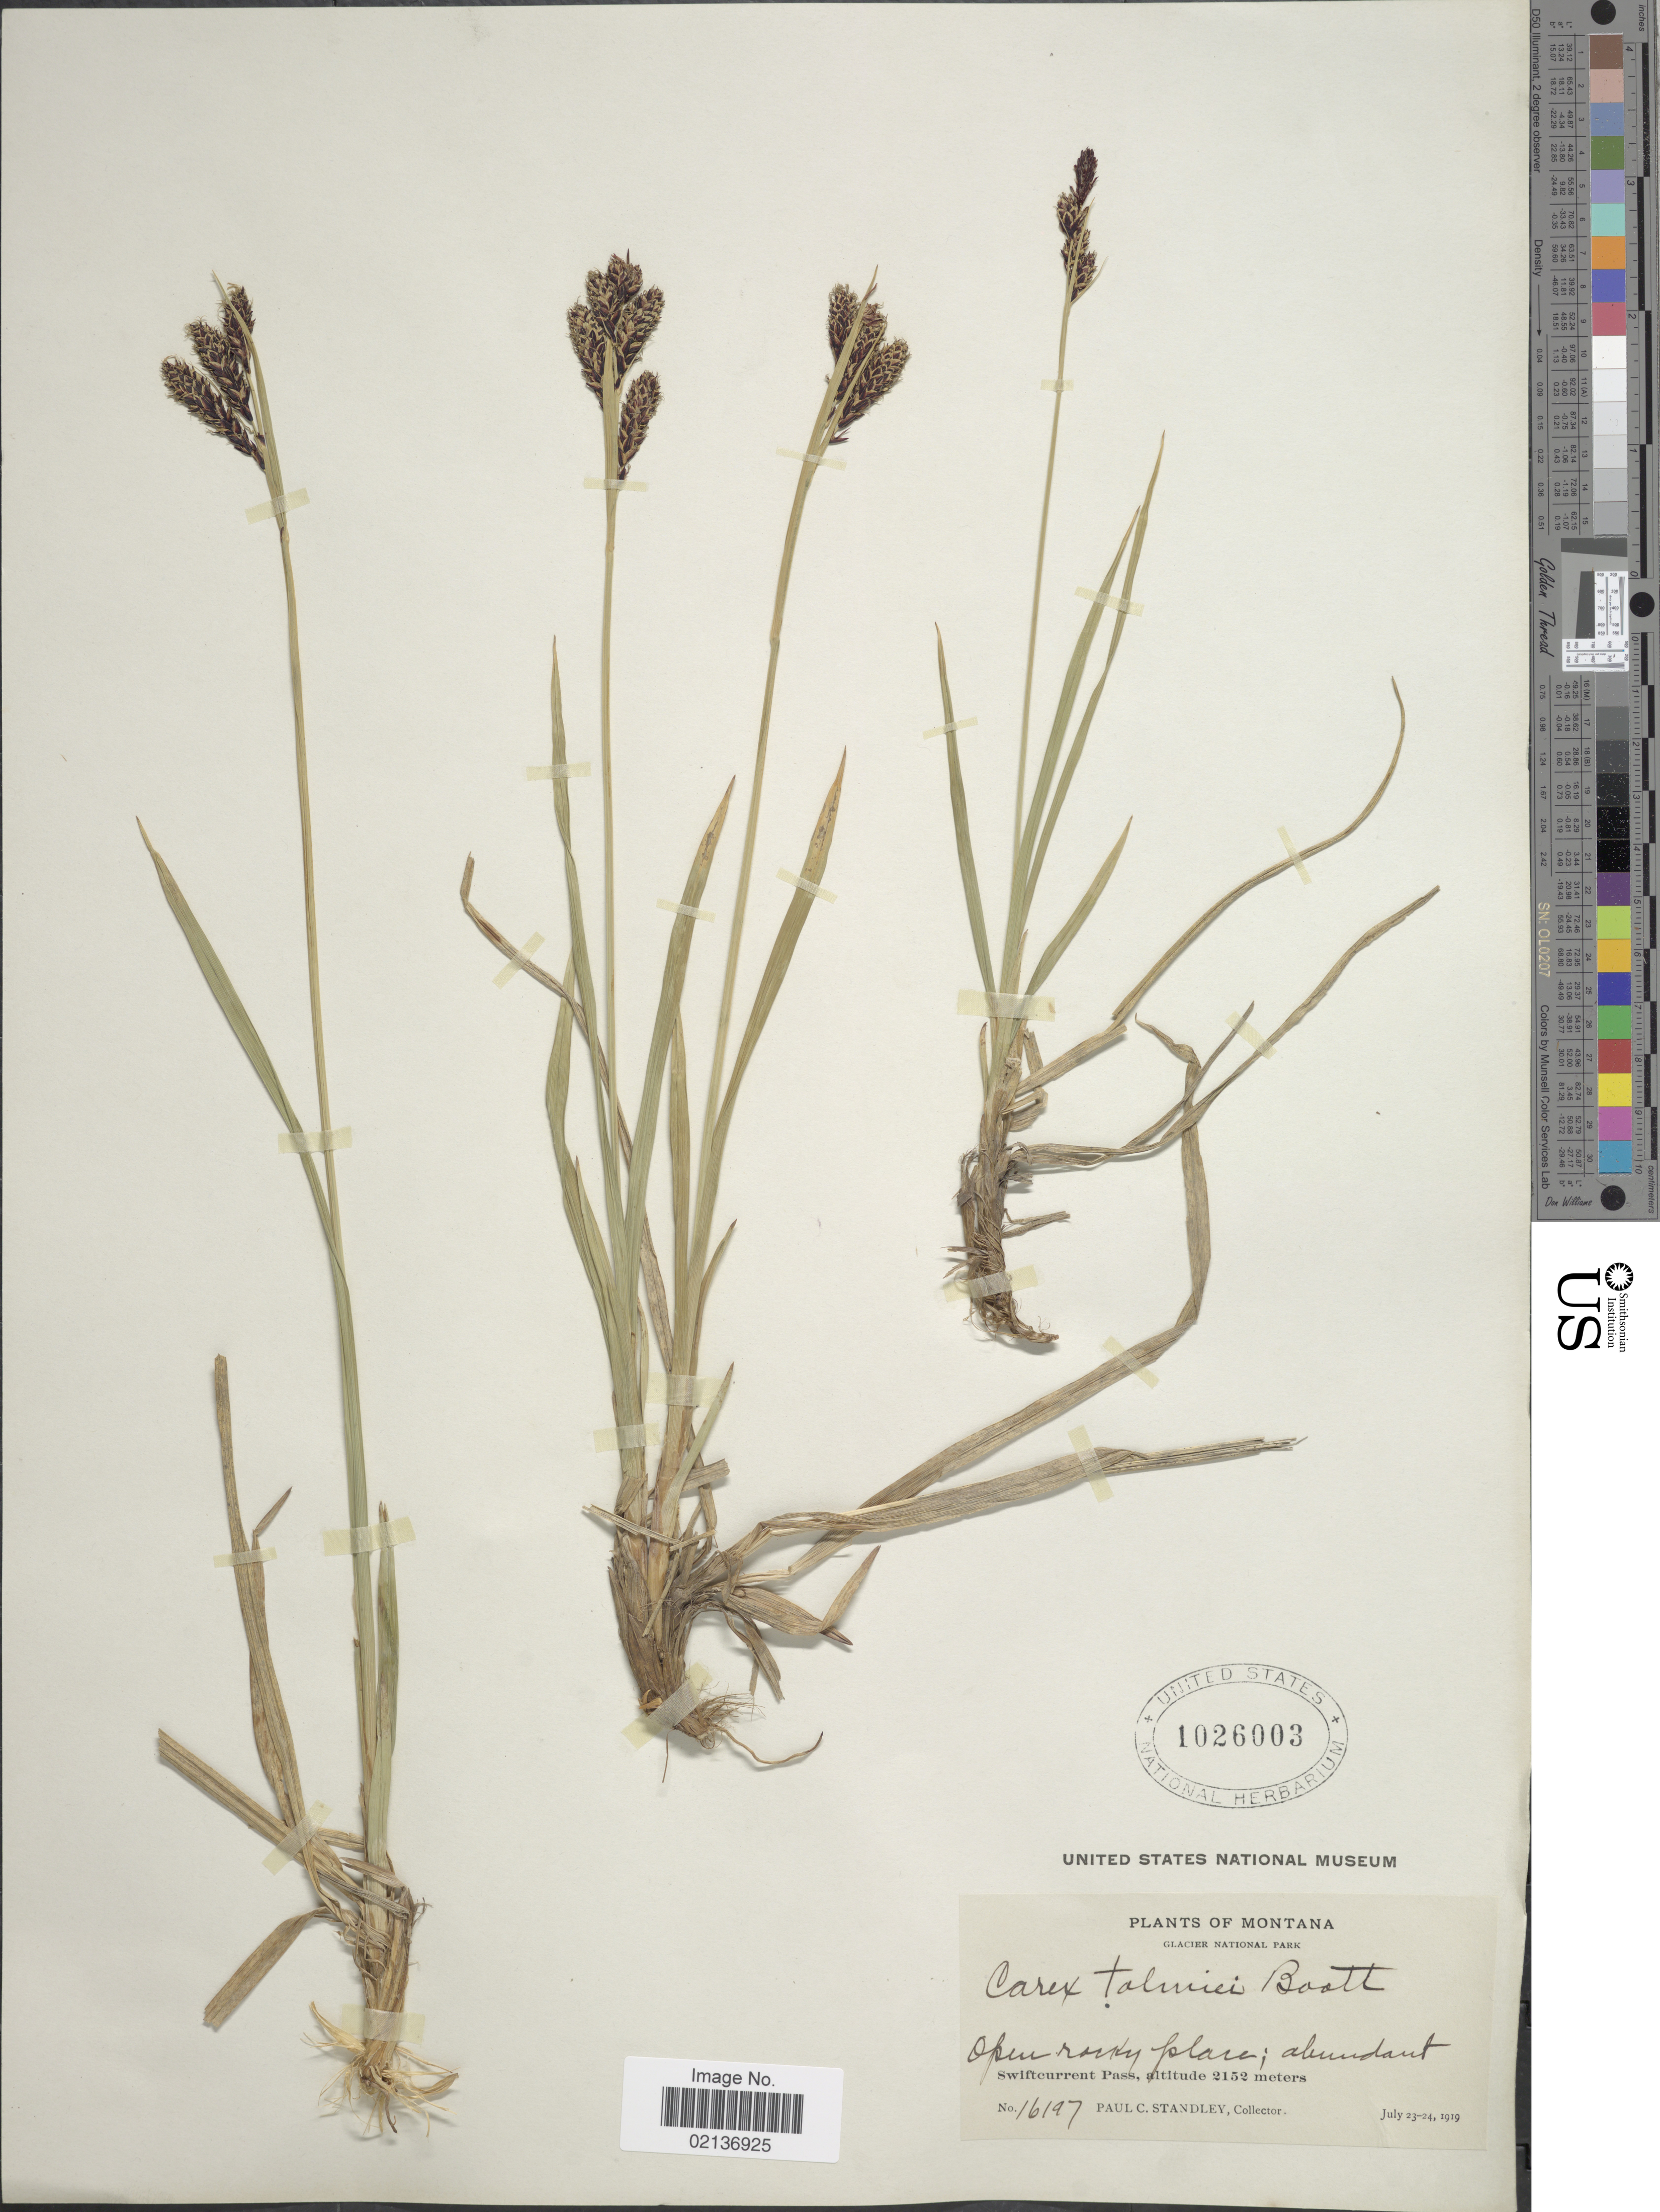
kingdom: Plantae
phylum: Tracheophyta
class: Liliopsida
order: Poales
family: Cyperaceae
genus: Carex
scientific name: Carex spectabilis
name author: Dewey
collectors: P. C. Standley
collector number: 16197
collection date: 1919-07-23/1919-07-24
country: United States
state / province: Montana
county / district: Glacier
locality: Glacier National Park, Swiftcurrent Pass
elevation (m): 2152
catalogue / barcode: US 1026003